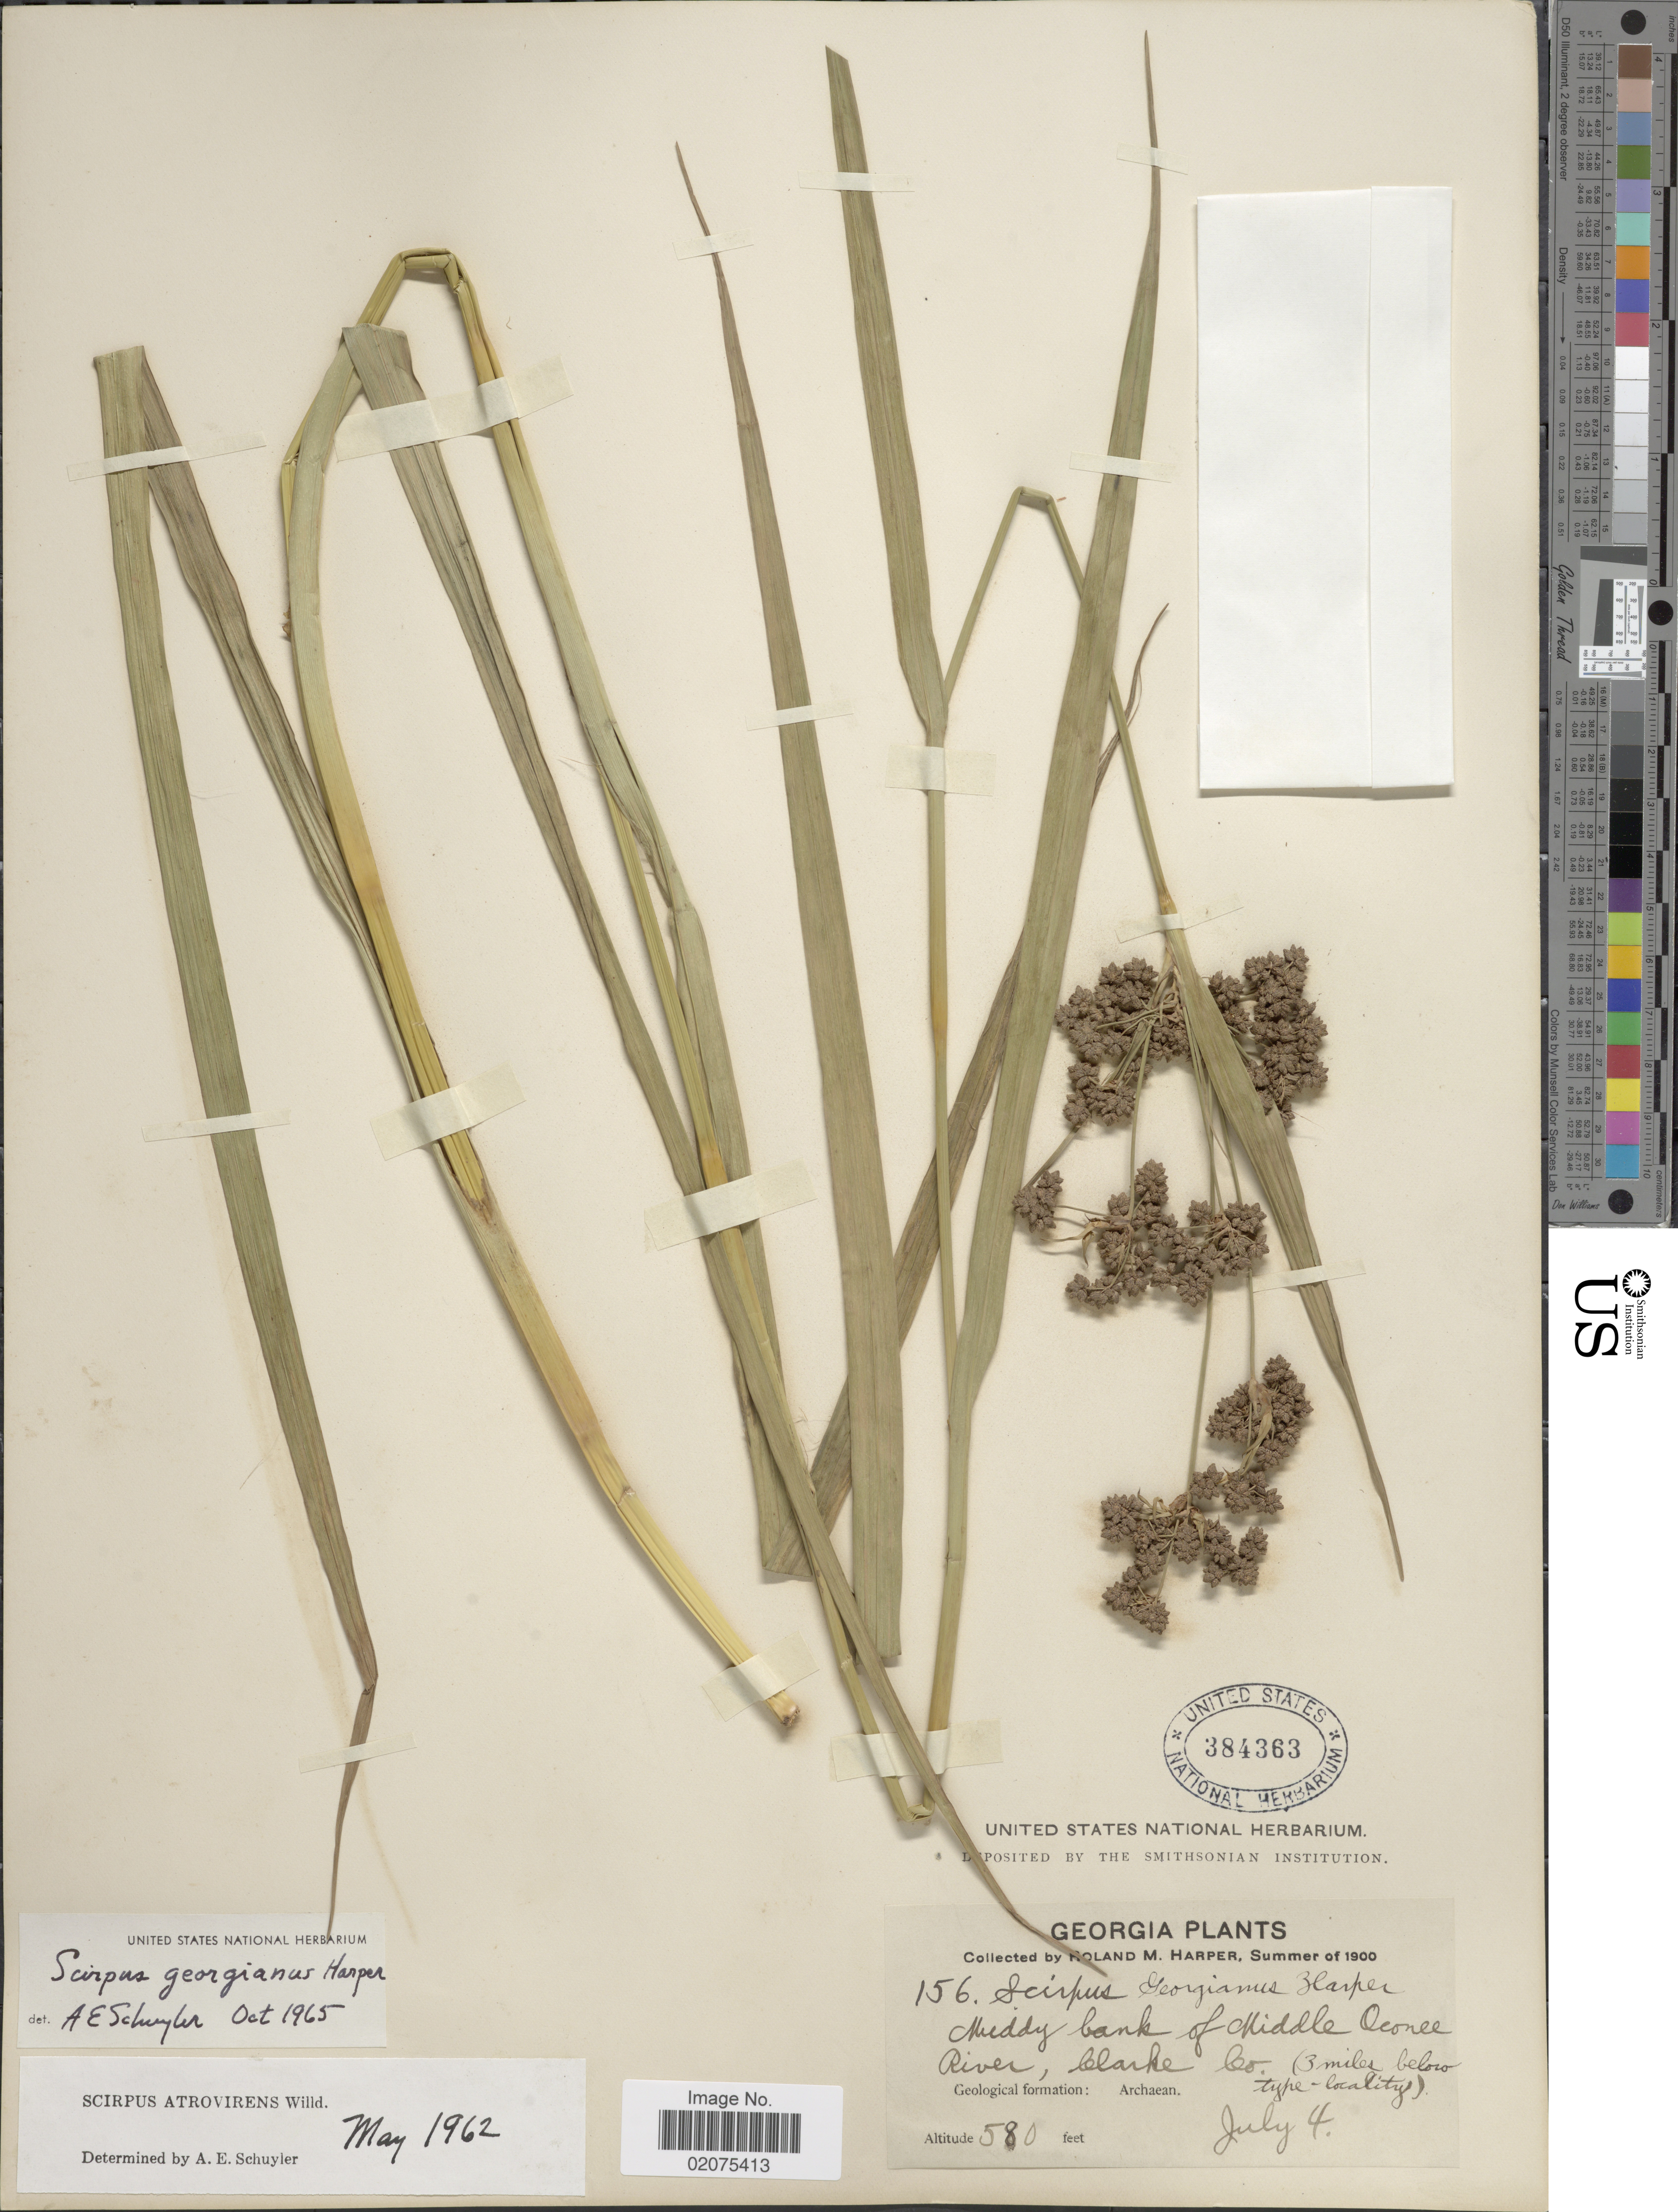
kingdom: Plantae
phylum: Tracheophyta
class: Liliopsida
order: Poales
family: Cyperaceae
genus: Scirpus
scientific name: Scirpus georgianus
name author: R.M. Harper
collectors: R. M. Harper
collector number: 156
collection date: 1900-07-04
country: United States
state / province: Georgia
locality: Muddy banks of Middle Oconee River, Clarke Co ( 3 miles below type-locality)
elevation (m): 177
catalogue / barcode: US 384363